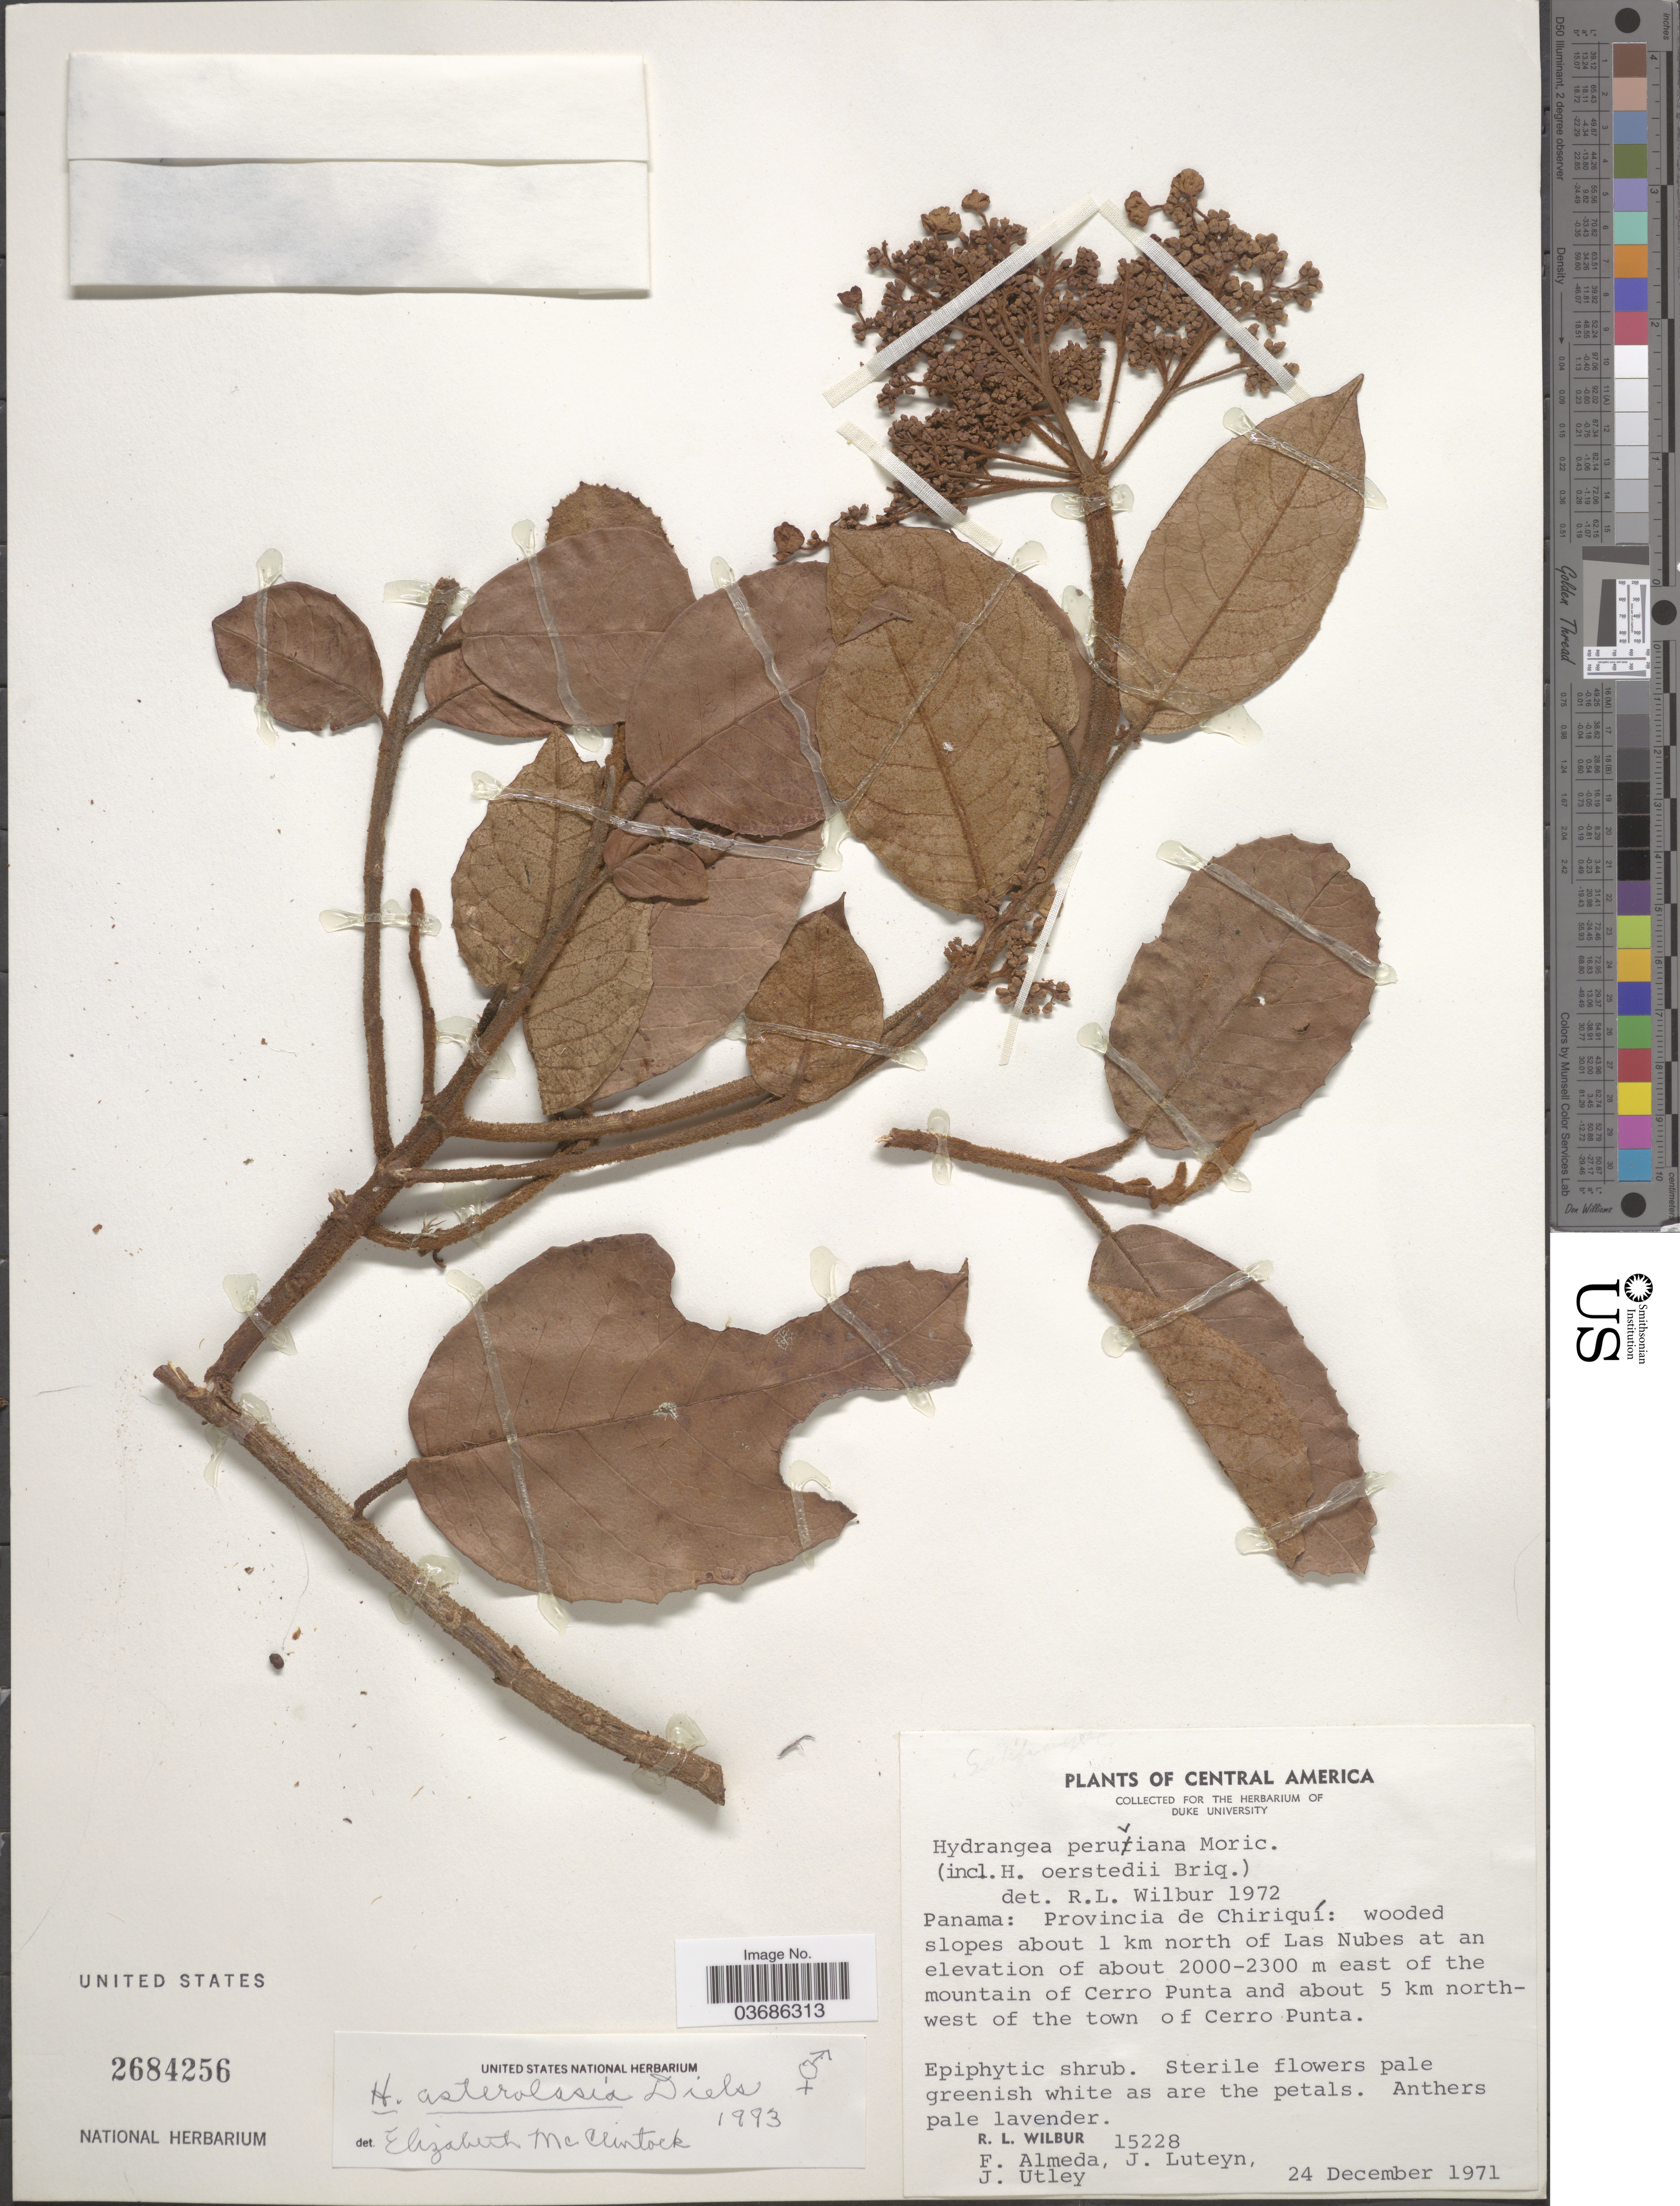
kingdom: Plantae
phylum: Tracheophyta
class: Magnoliopsida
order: Cornales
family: Hydrangeaceae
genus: Hydrangea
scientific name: Hydrangea asterolasia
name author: Diels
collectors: R. L. Wilbur, F. Almeda, J. L. Luteyn & J. Utley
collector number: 15228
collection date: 1971-12-24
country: Panama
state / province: Chiriqui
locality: Wooded slopes about 1 km north of Las Nubes east of the mountain of Cerro Punta and about 5 km northwest of the town of Cerro Punta.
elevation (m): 2000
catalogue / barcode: US 2684256